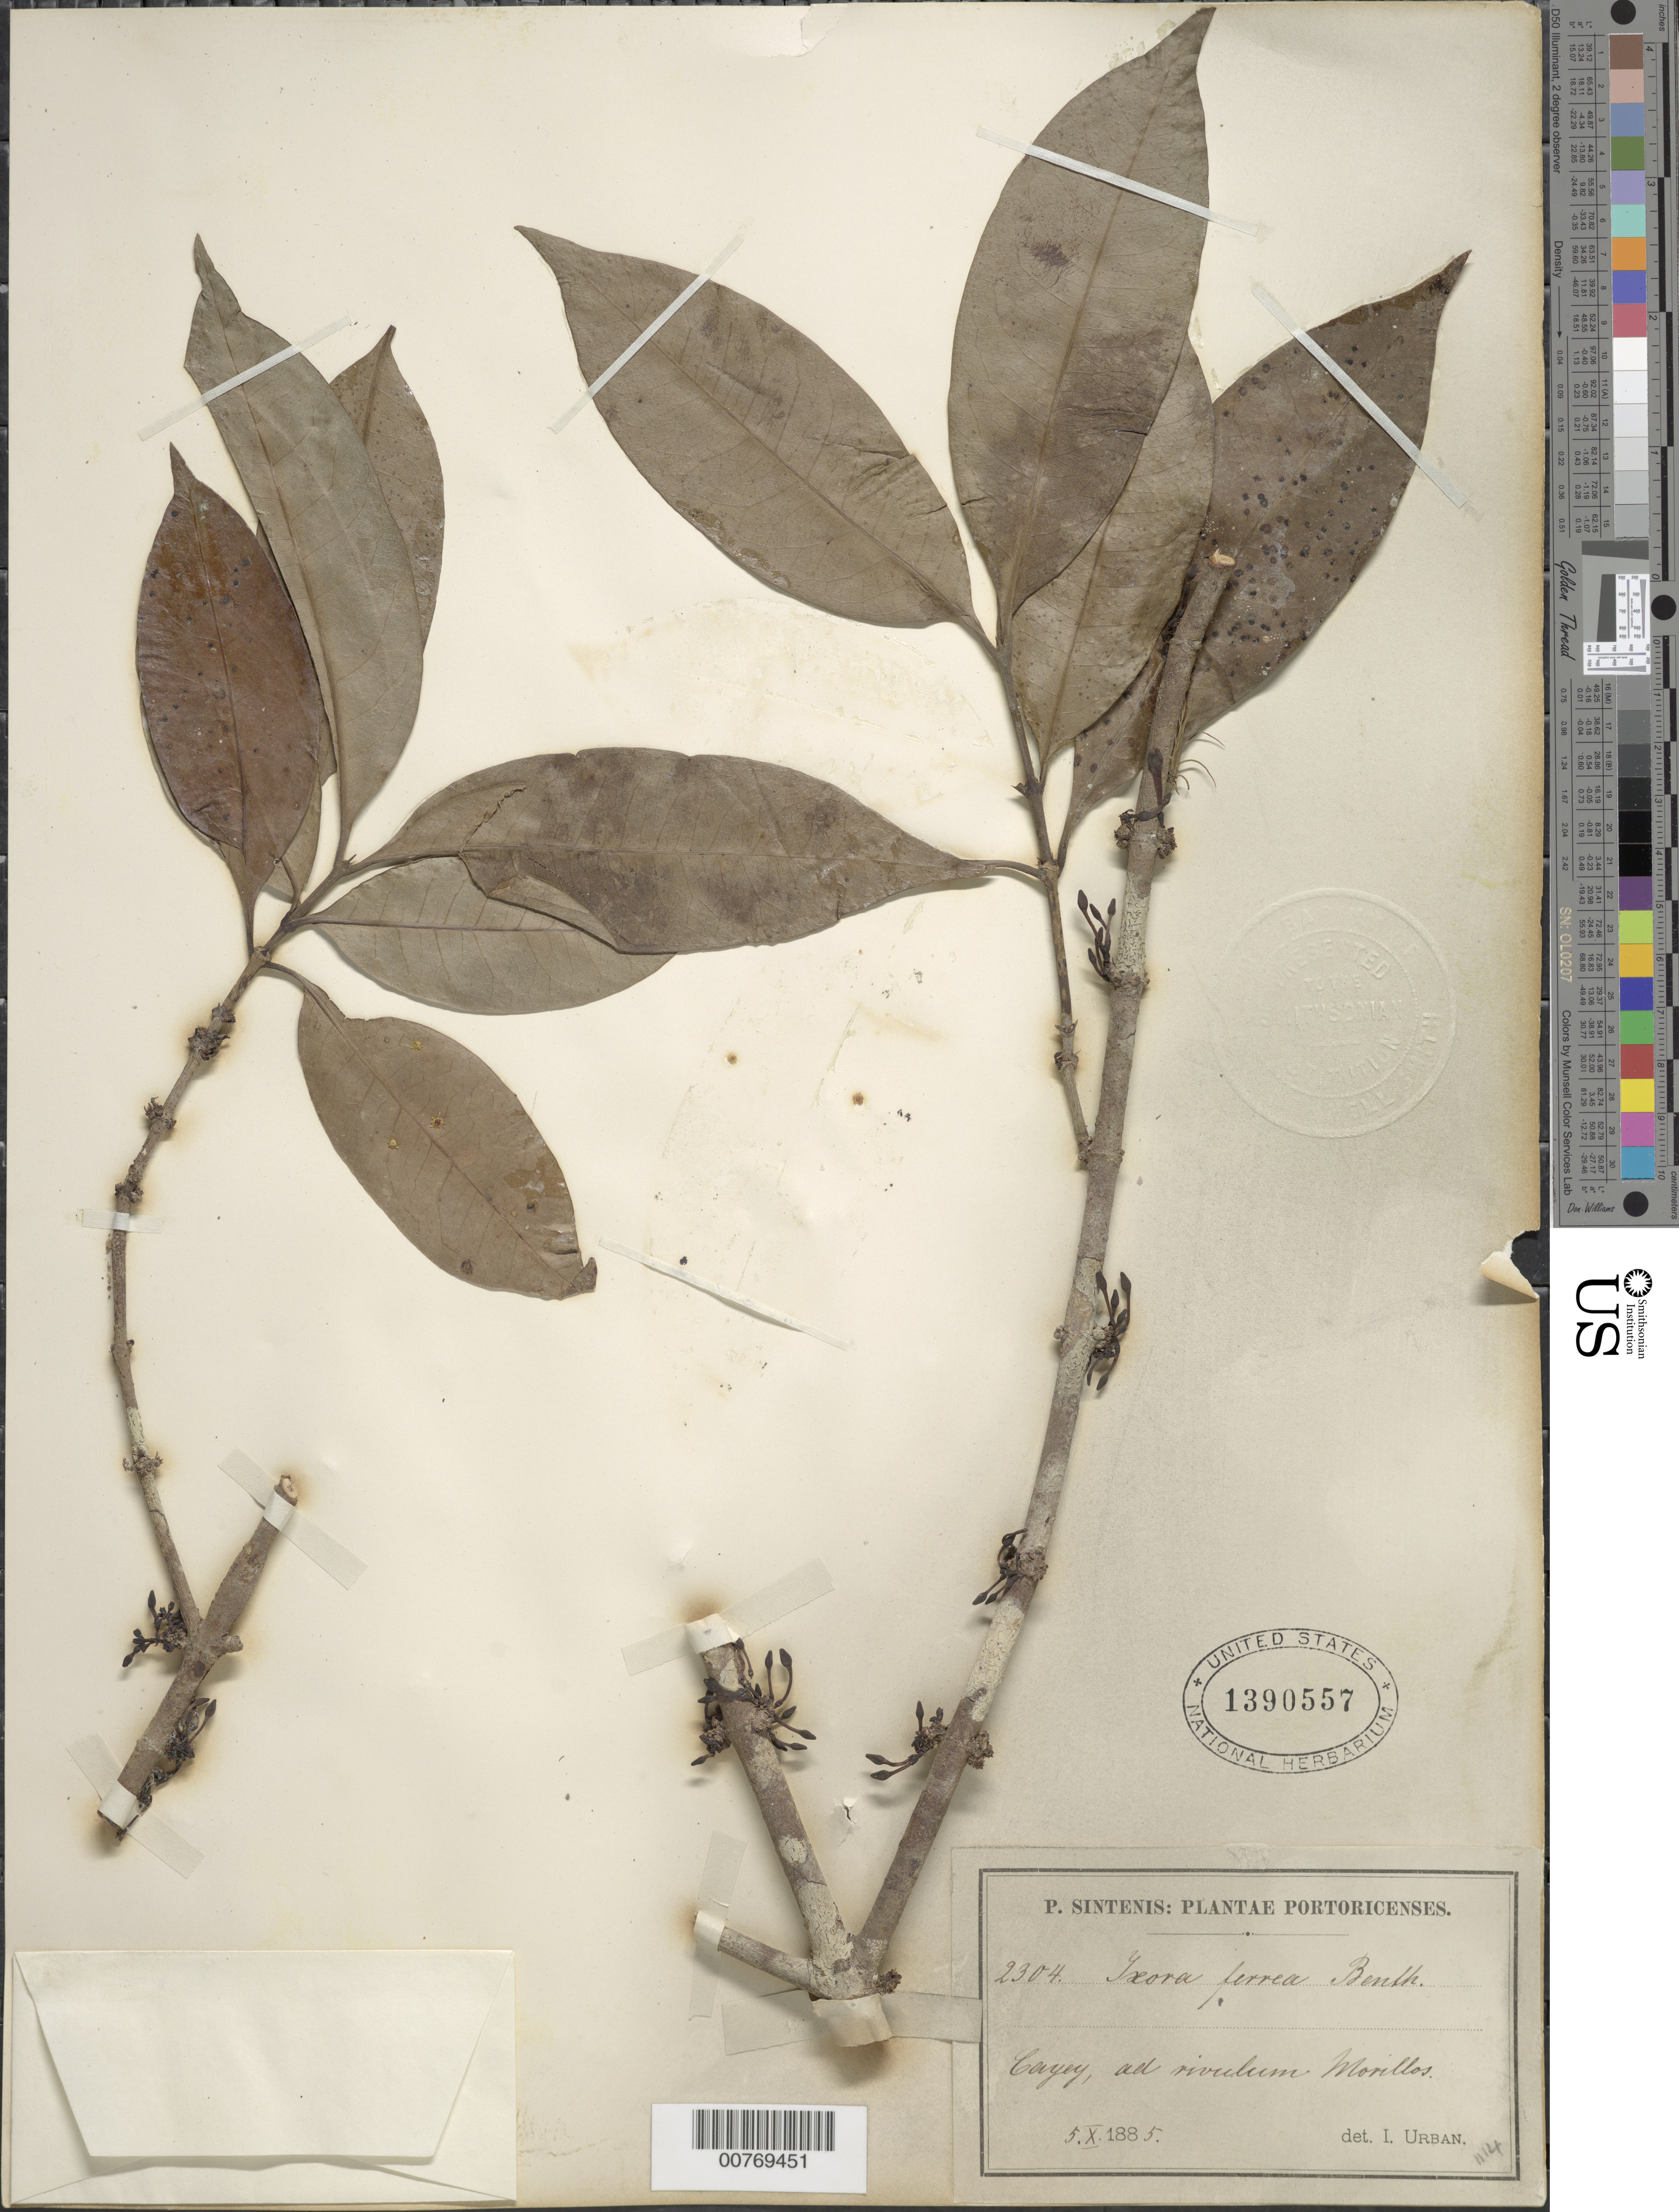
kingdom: Plantae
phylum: Tracheophyta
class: Magnoliopsida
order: Gentianales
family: Rubiaceae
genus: Ixora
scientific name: Ixora ferrea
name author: (Jacq.) Benth.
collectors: P. Sintenis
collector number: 2304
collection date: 1886-11-08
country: Puerto Rico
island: Greater Antilles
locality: Sierra de Naguabo ad Rio Blanco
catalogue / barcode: US 1390557